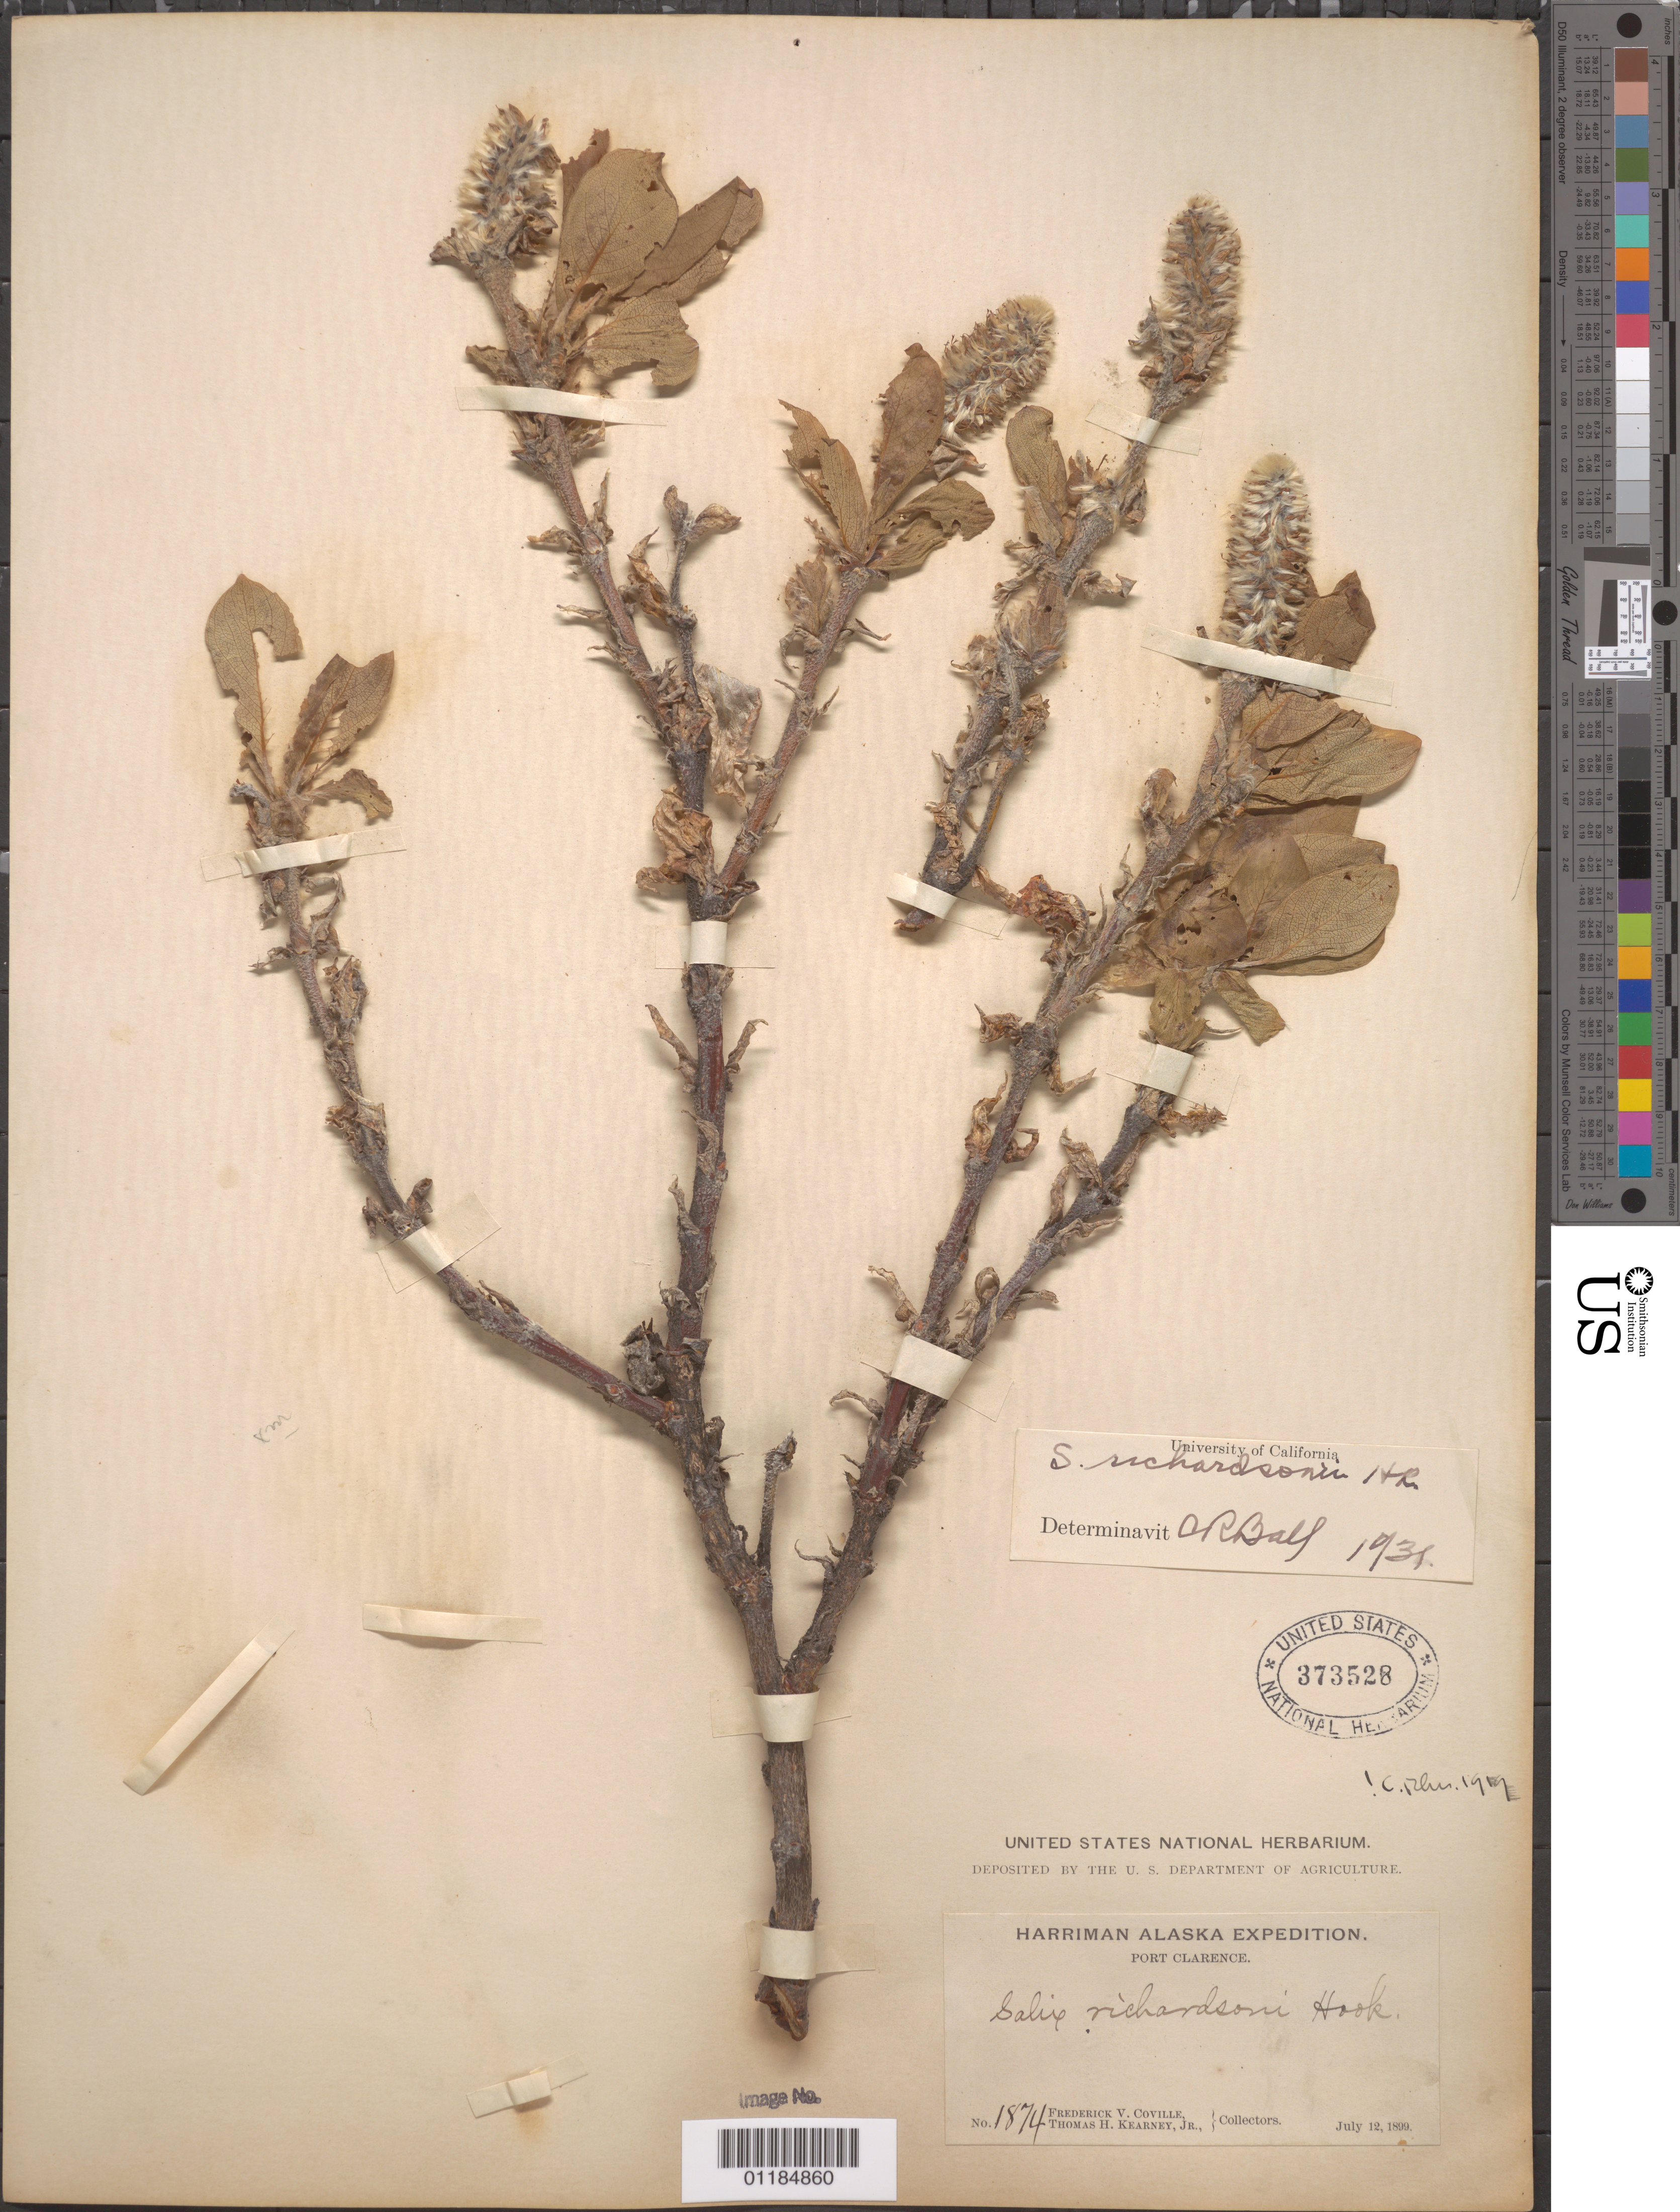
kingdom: Plantae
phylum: Tracheophyta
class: Magnoliopsida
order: Malpighiales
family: Salicaceae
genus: Salix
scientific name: Salix richardsonii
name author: Hook.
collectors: F. V. Coville & T. H. Kearney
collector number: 1874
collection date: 1899-07-12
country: United States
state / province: Alaska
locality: Port Clarence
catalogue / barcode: US 373528